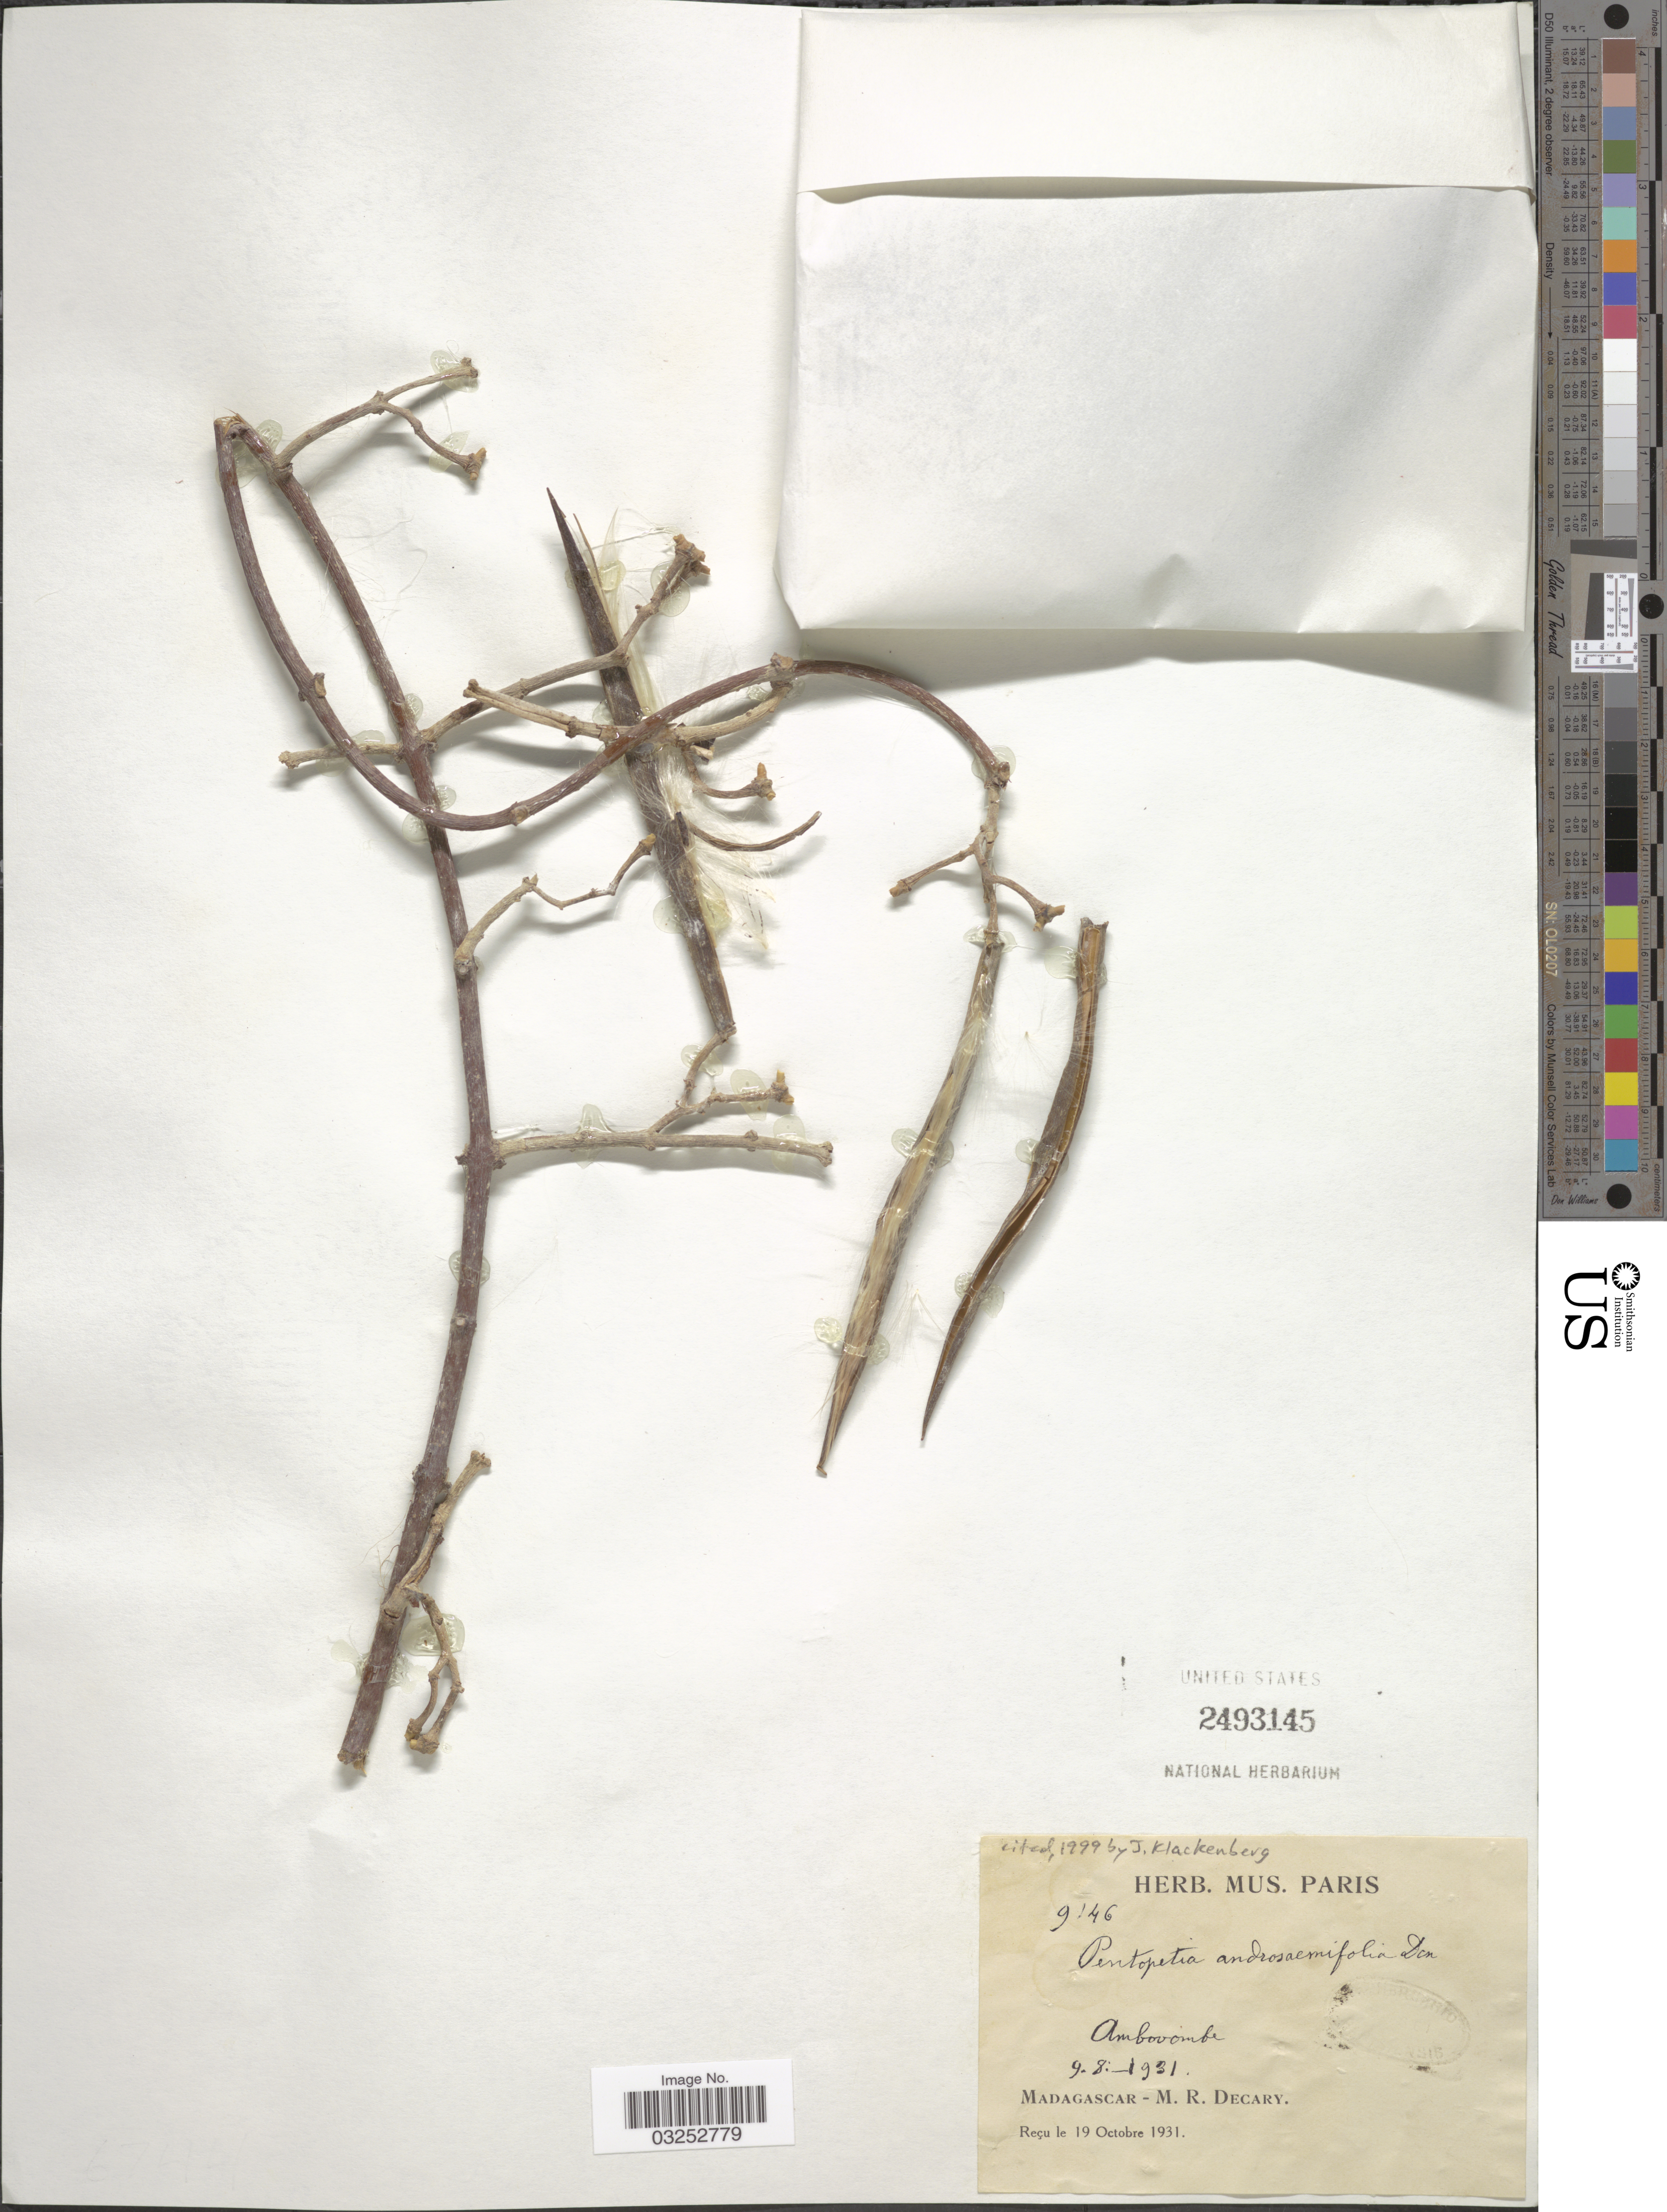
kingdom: Plantae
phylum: Tracheophyta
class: Magnoliopsida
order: Gentianales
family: Apocynaceae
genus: Pentopetia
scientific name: Pentopetia androsaemifolia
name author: Decne.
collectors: R. Decary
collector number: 9146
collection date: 1931-08-09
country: Madagascar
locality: Ambovombe.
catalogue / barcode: US 2493145